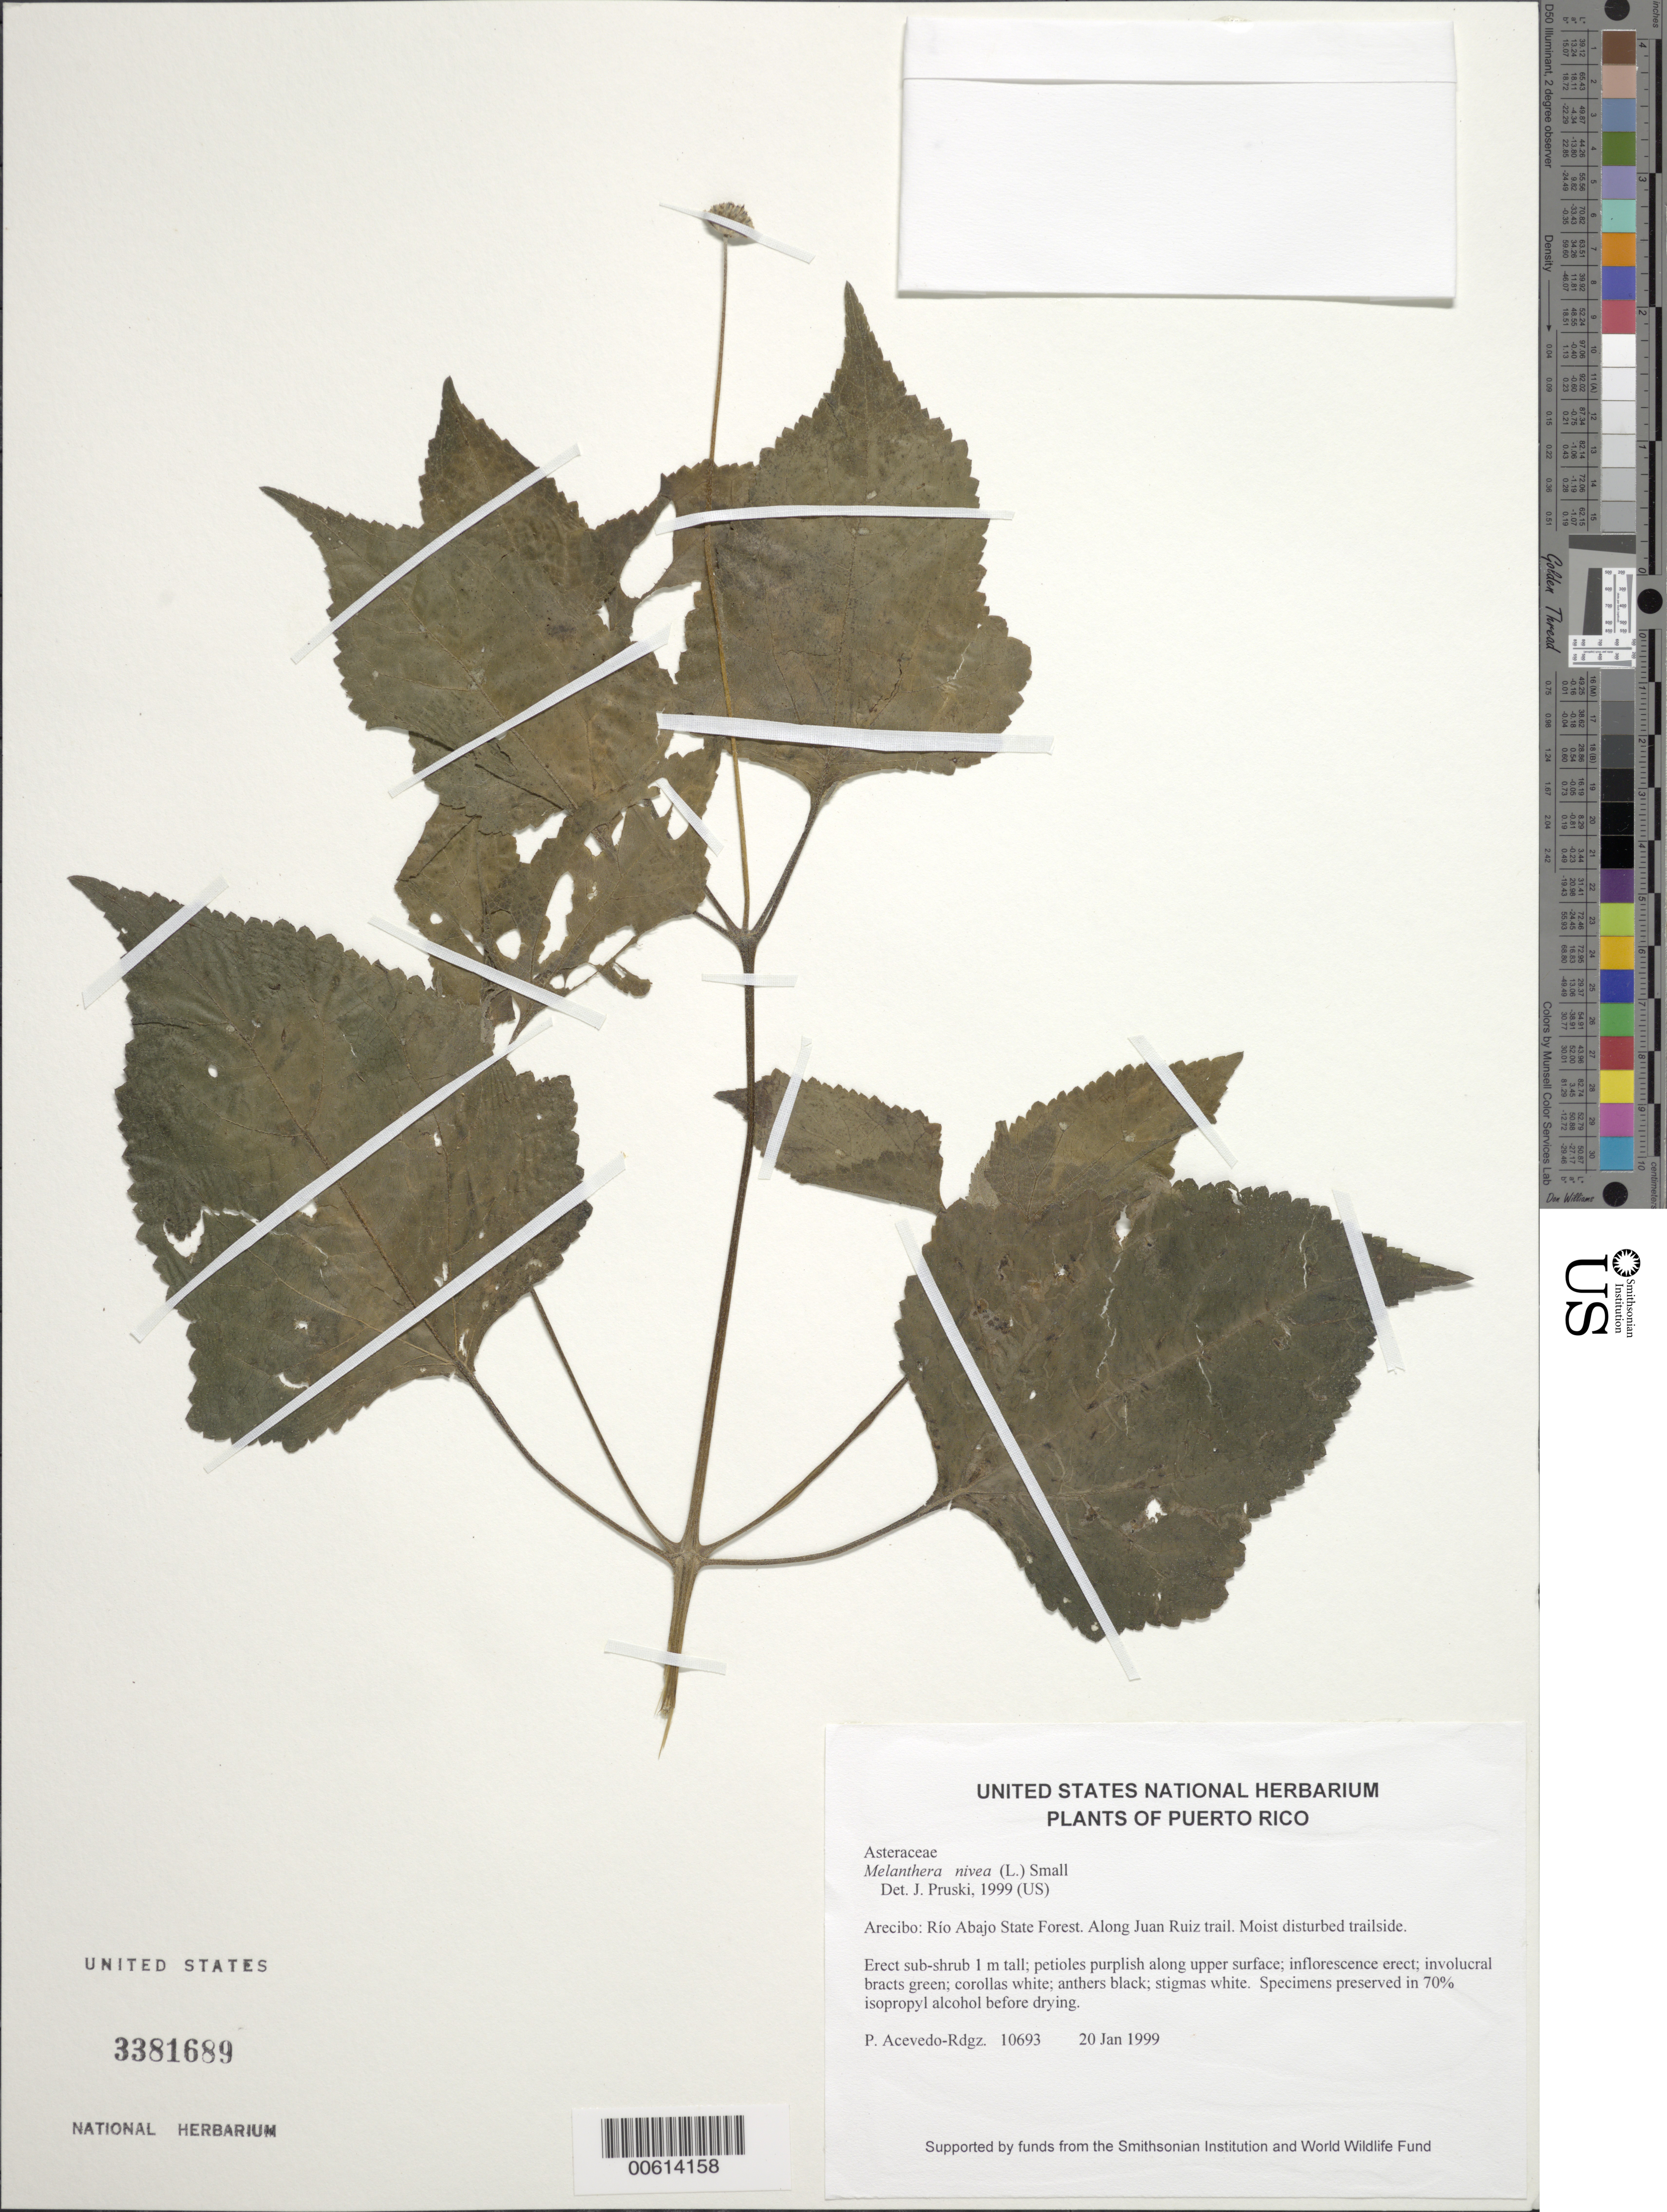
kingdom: Plantae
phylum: Tracheophyta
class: Magnoliopsida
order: Asterales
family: Asteraceae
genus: Melanthera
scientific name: Melanthera nivea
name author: (L.) Small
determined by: Pruski, J. F.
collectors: P. Acevedo-Rodr.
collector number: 10693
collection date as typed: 20 Jan 1999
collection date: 1999-01-20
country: Puerto Rico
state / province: Arecibo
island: Puerto Rico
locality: Arecibo; Río Abajo State Forest. Along Juan Ruiz trail.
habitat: Moist disturbed trailside.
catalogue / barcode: US 3381689